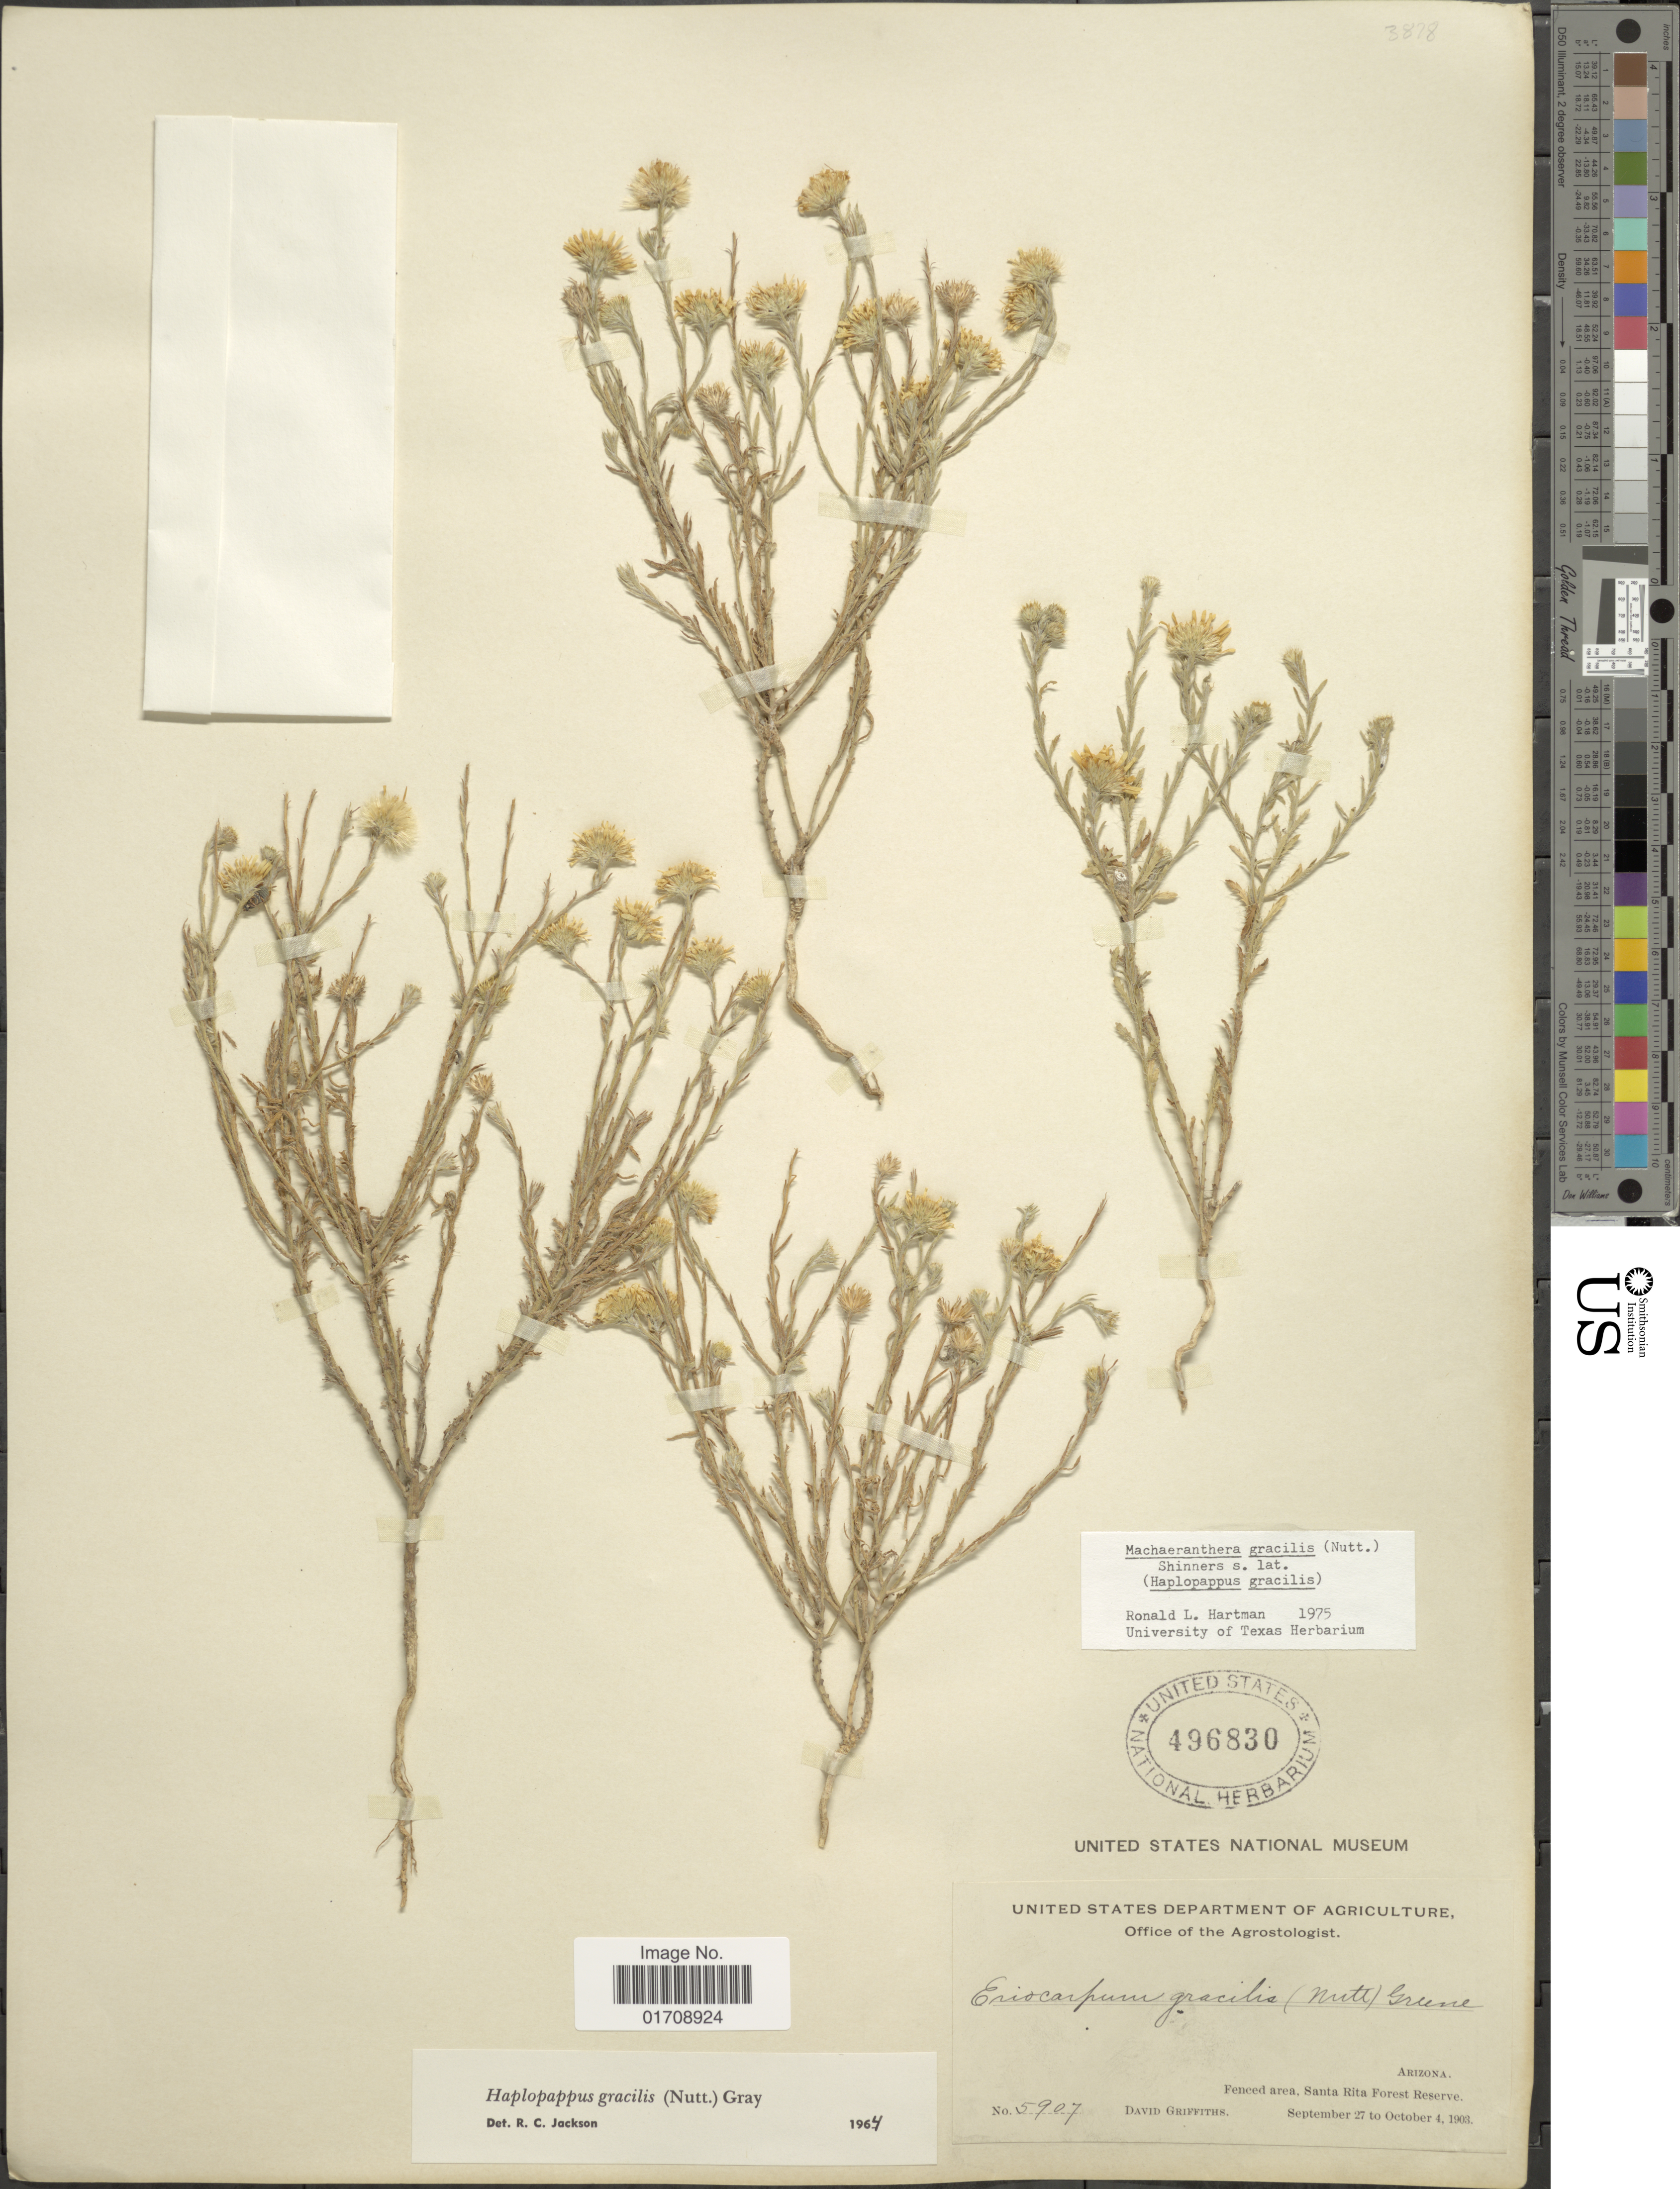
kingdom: Plantae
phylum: Tracheophyta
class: Magnoliopsida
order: Asterales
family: Asteraceae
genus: Machaeranthera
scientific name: Machaeranthera gracilis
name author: (Nutt.) Shinners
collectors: D. Griffiths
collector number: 5907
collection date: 1903-09-27/1903-10-04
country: United States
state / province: Arizona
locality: Santa Rita Forest Reserve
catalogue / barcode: US 496830